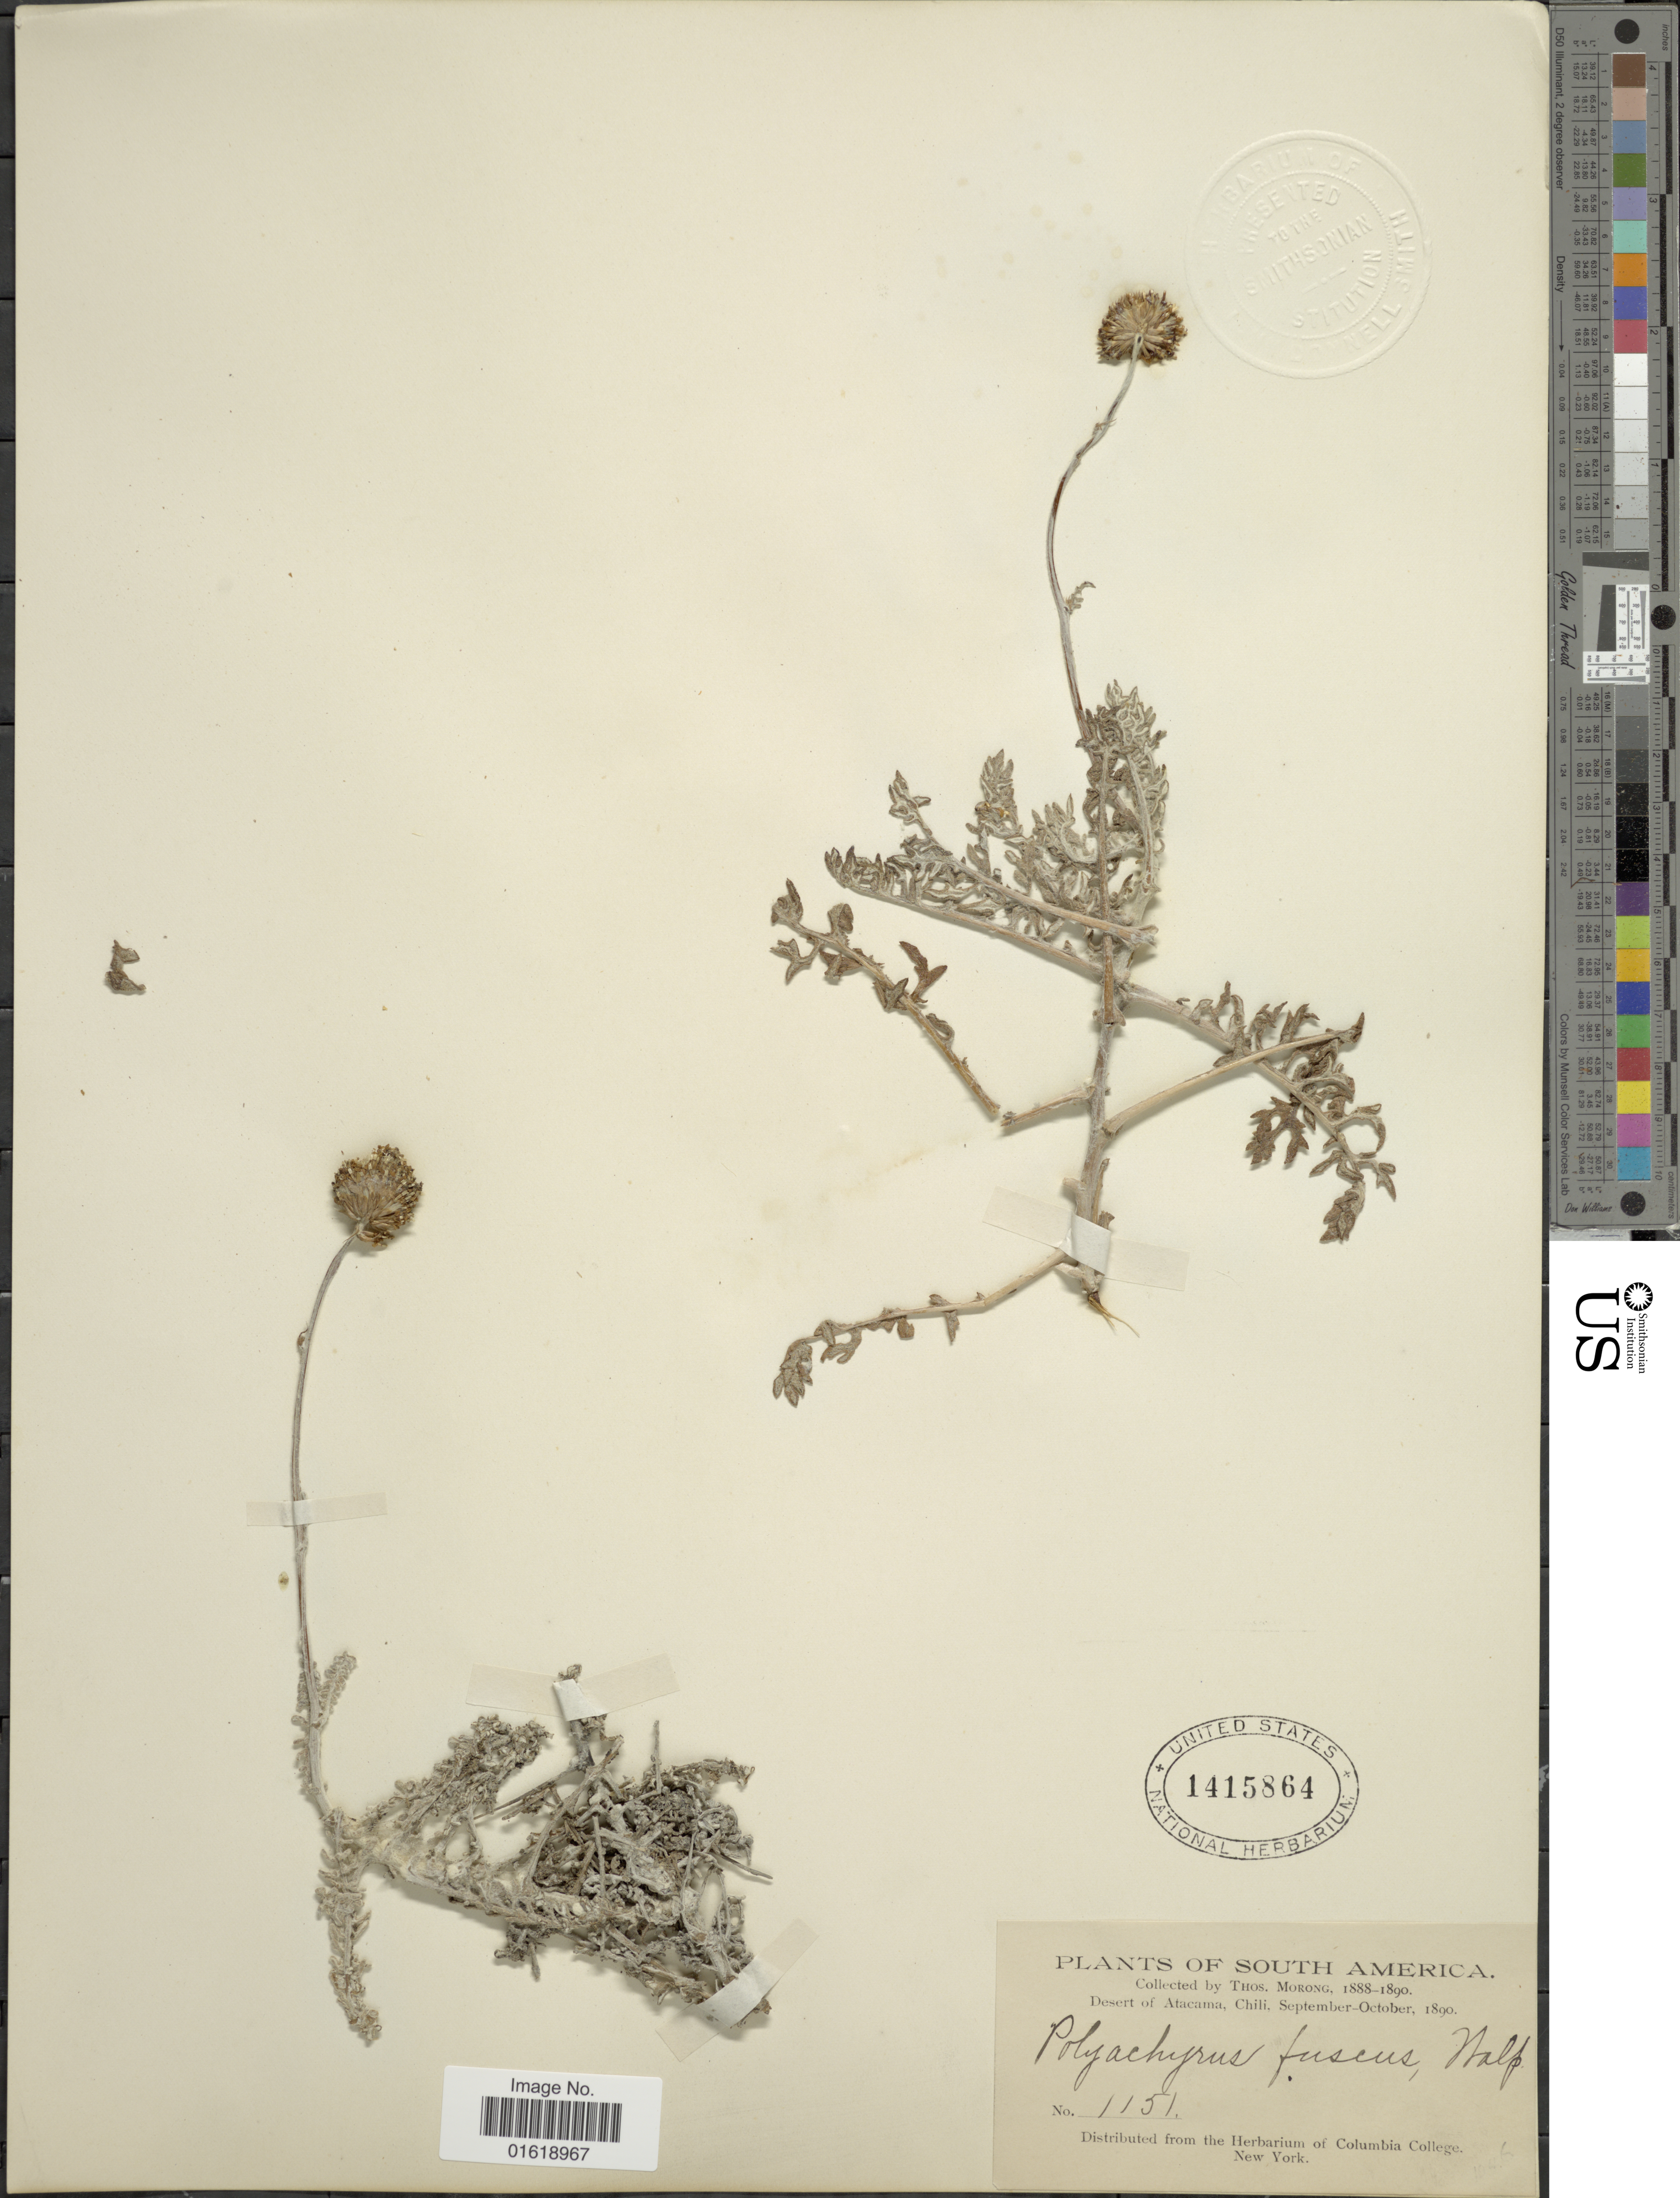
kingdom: Plantae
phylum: Tracheophyta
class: Magnoliopsida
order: Asterales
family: Asteraceae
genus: Polyachyrus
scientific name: Polyachyrus fuscus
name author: (Meyen) Walp.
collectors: T. Morong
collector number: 1151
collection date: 1890-09/1890-10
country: Chile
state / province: Atacama (III)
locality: Desert of Atacama, Chili.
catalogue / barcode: US 1415864